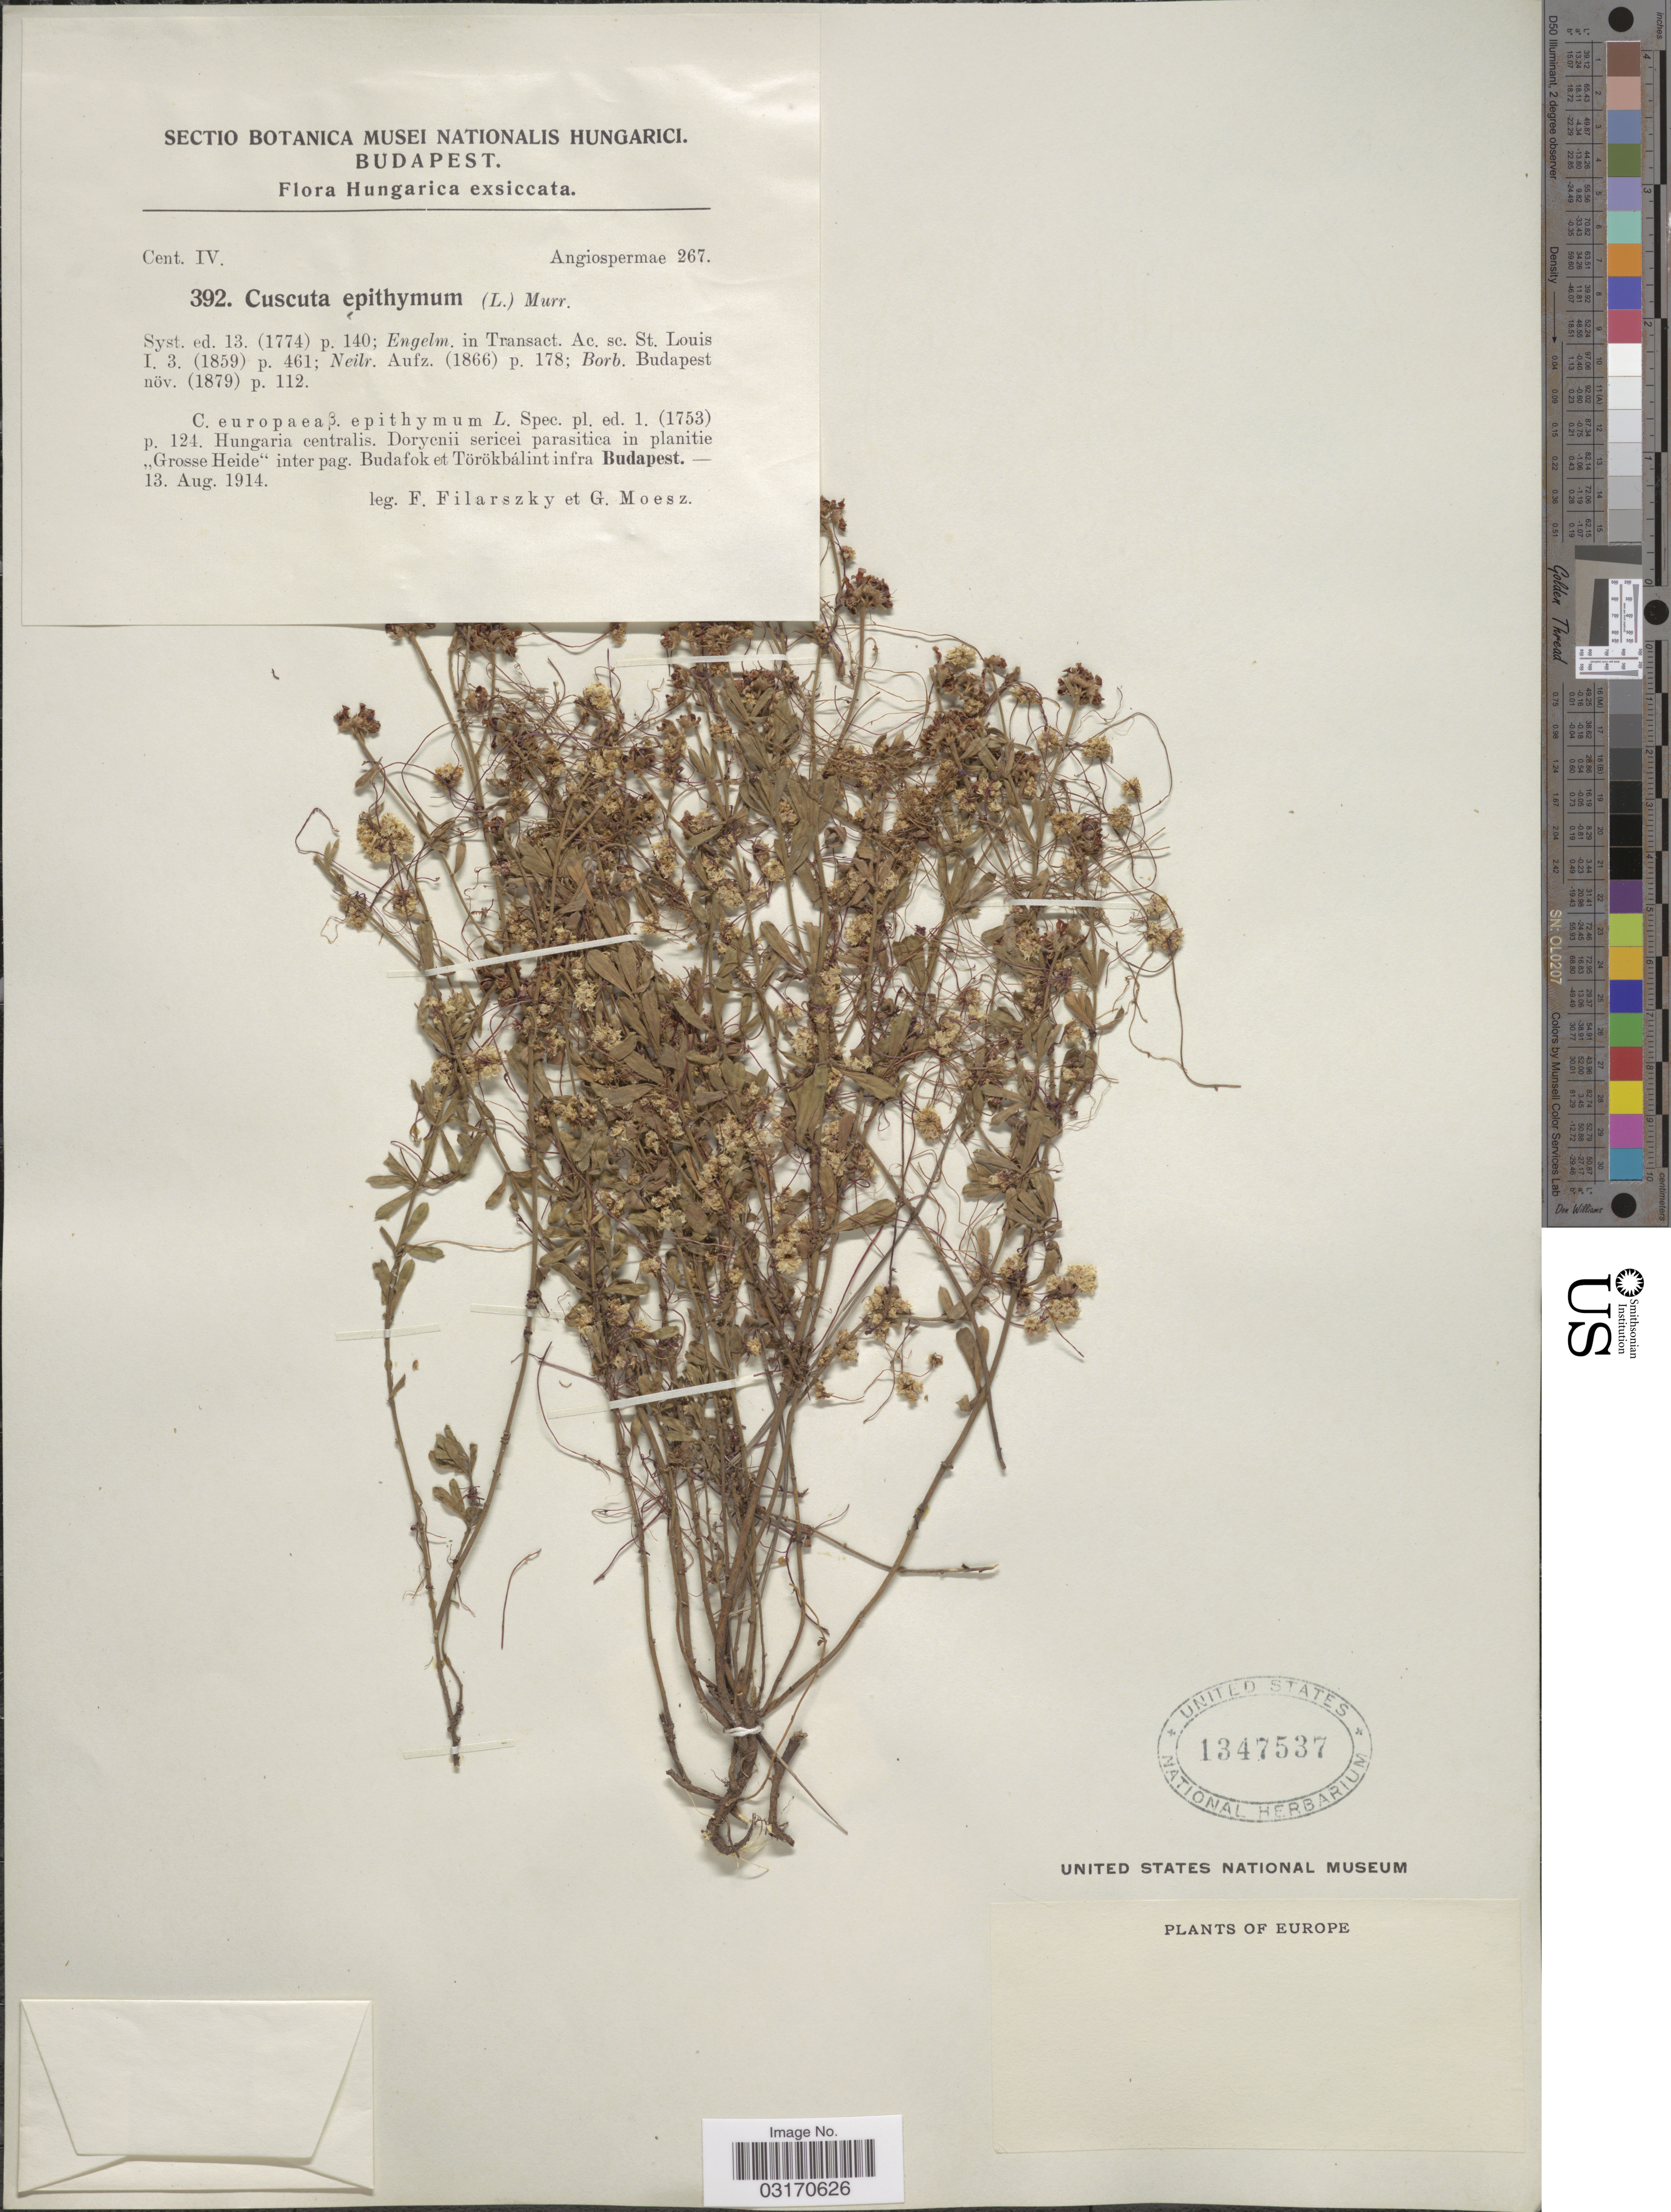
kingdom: Plantae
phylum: Tracheophyta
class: Magnoliopsida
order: Solanales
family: Convolvulaceae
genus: Cuscuta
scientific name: Cuscuta epithymum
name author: Murray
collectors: F. Filarszky & G. Moesz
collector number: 392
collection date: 1914-08-13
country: Hungary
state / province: Budapest, Capital District of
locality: Hungaria centralis. Dorycnii sericei parasitica in planitie "Grosse Heide" inter pag. Budafok et Törökbálint infra Budapest. Europe.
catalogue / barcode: US 1347537